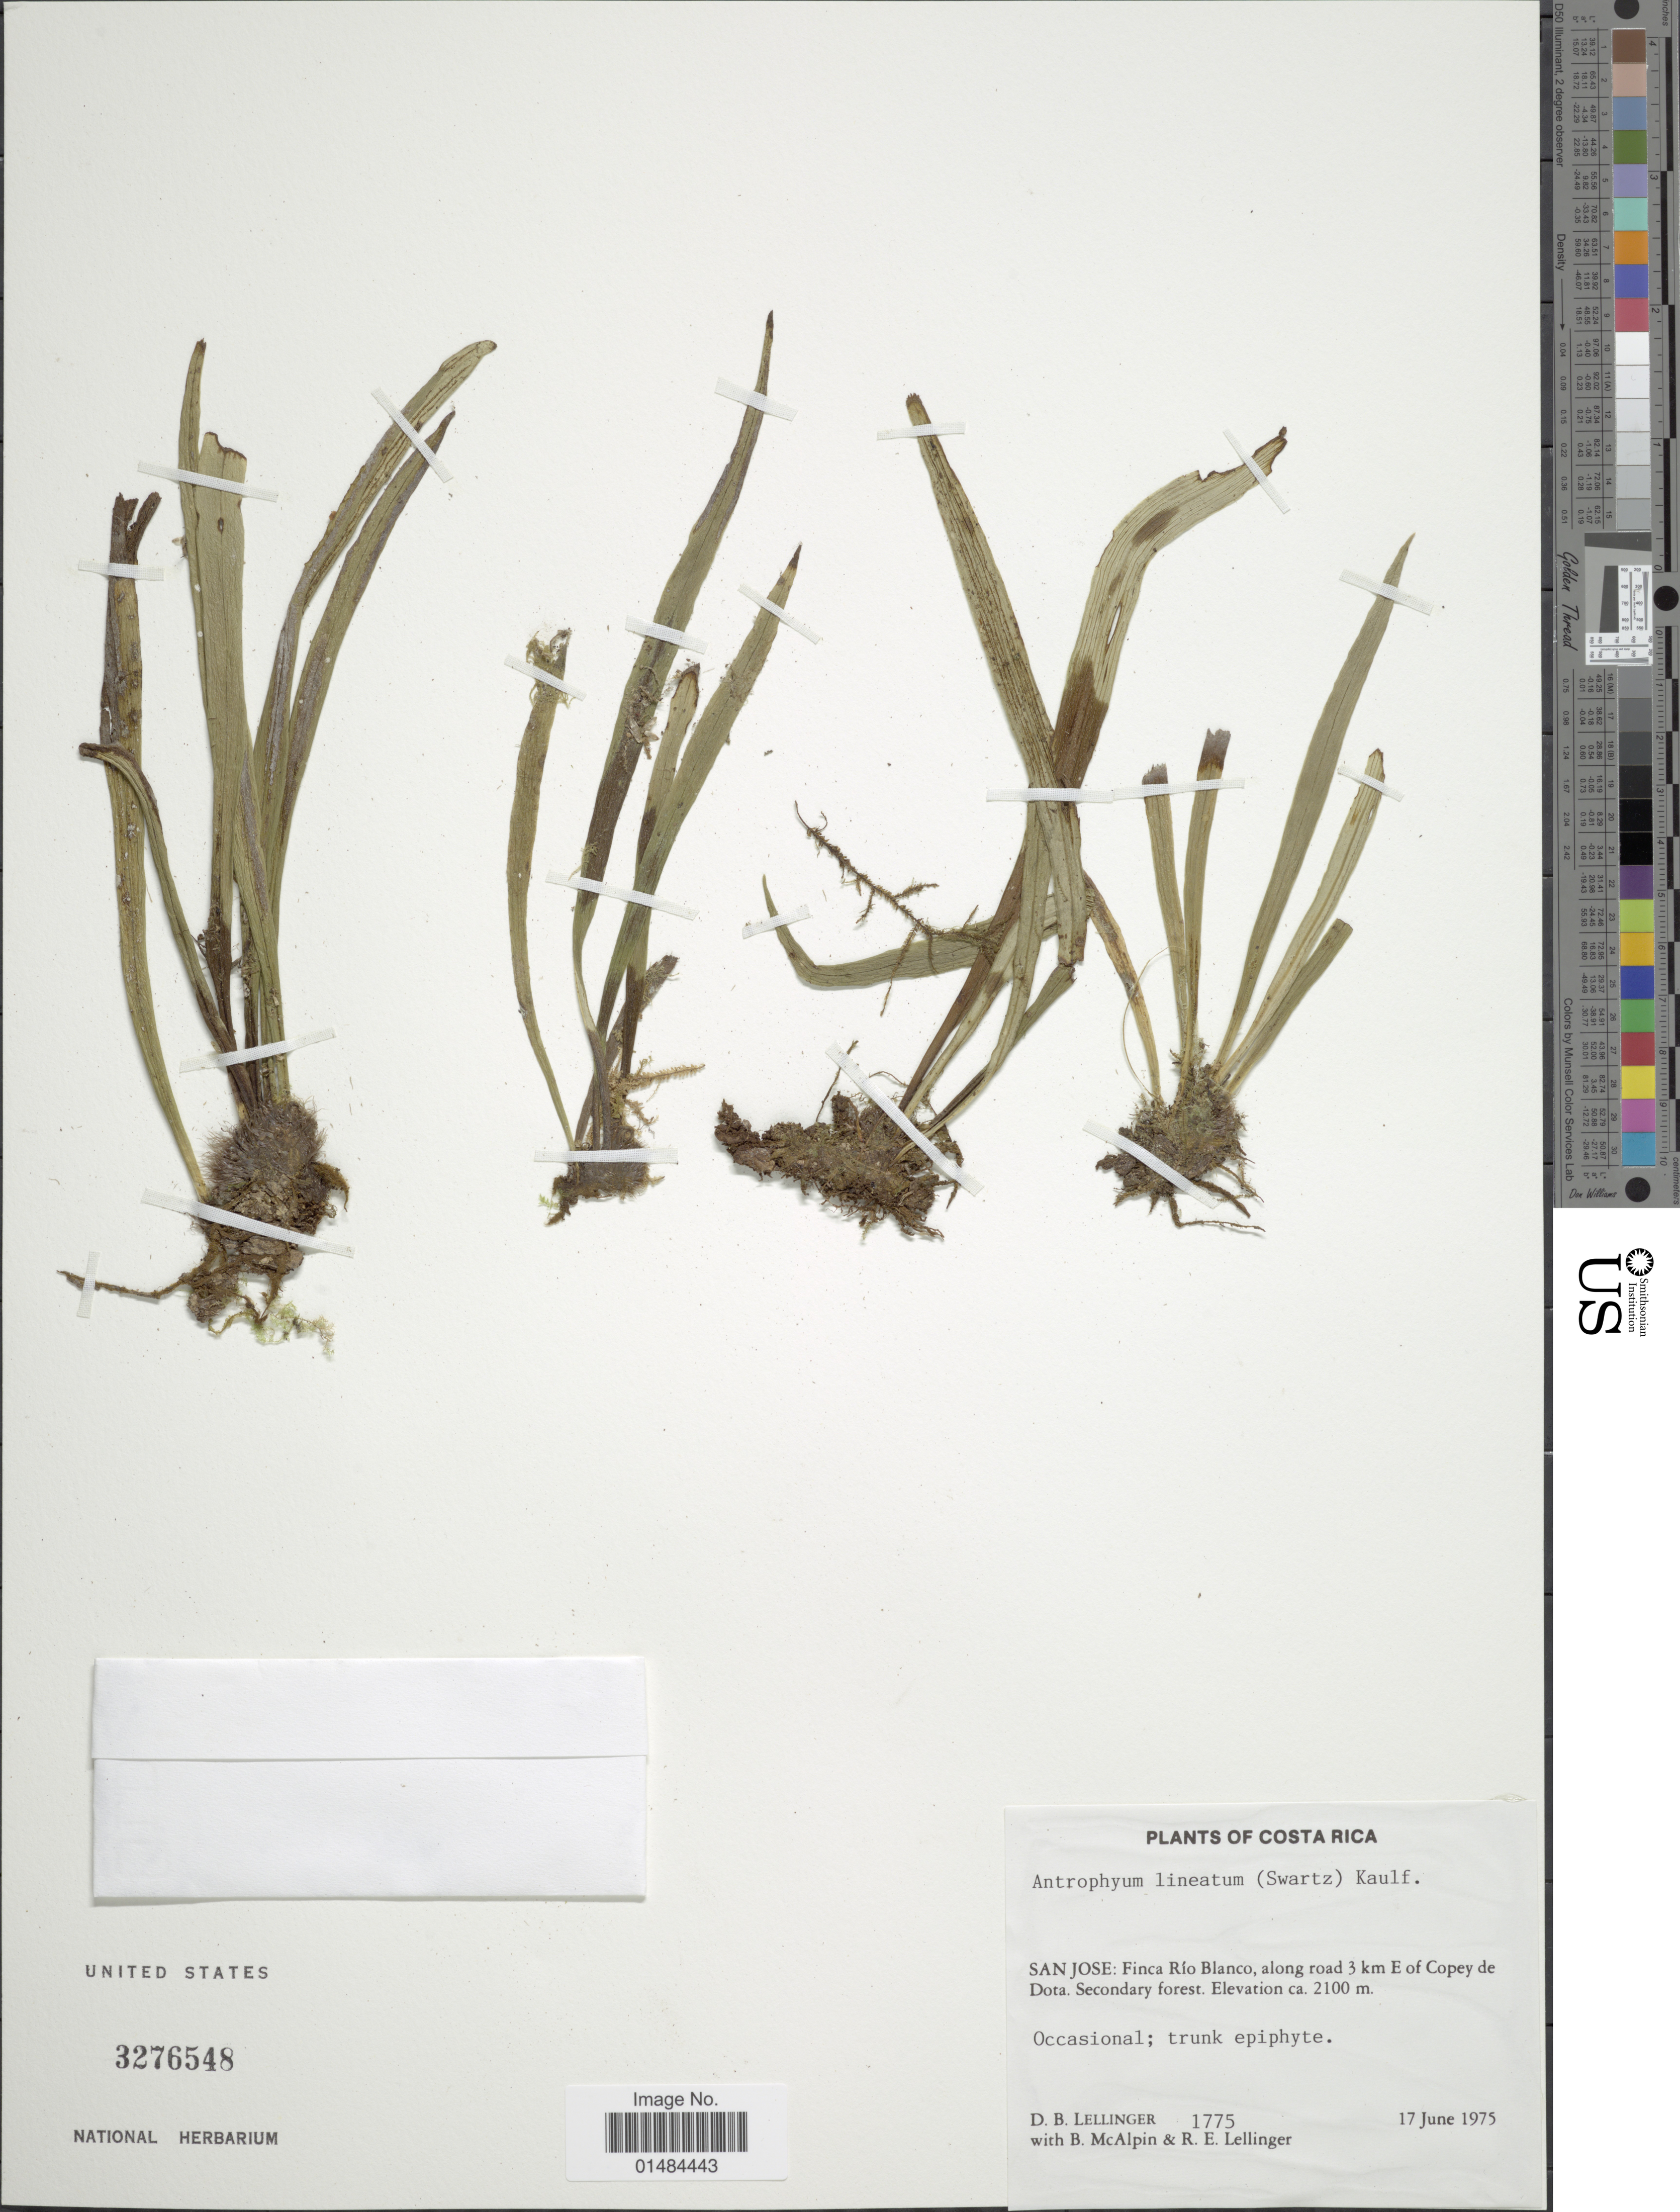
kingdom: Plantae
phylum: Tracheophyta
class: Polypodiopsida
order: Polypodiales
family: Pteridaceae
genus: Polytaenium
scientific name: Polytaenium lineatum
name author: (Sw.) J. Sm.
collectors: D. B. Lellinger, B. McAlpin & R. E. Lellinger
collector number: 1775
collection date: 1975-06-17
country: Costa Rica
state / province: San José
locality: Costa Rica, Finca Río Blanco, along road 3 km E of Copey de Dota.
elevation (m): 2100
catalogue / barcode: US 3276548